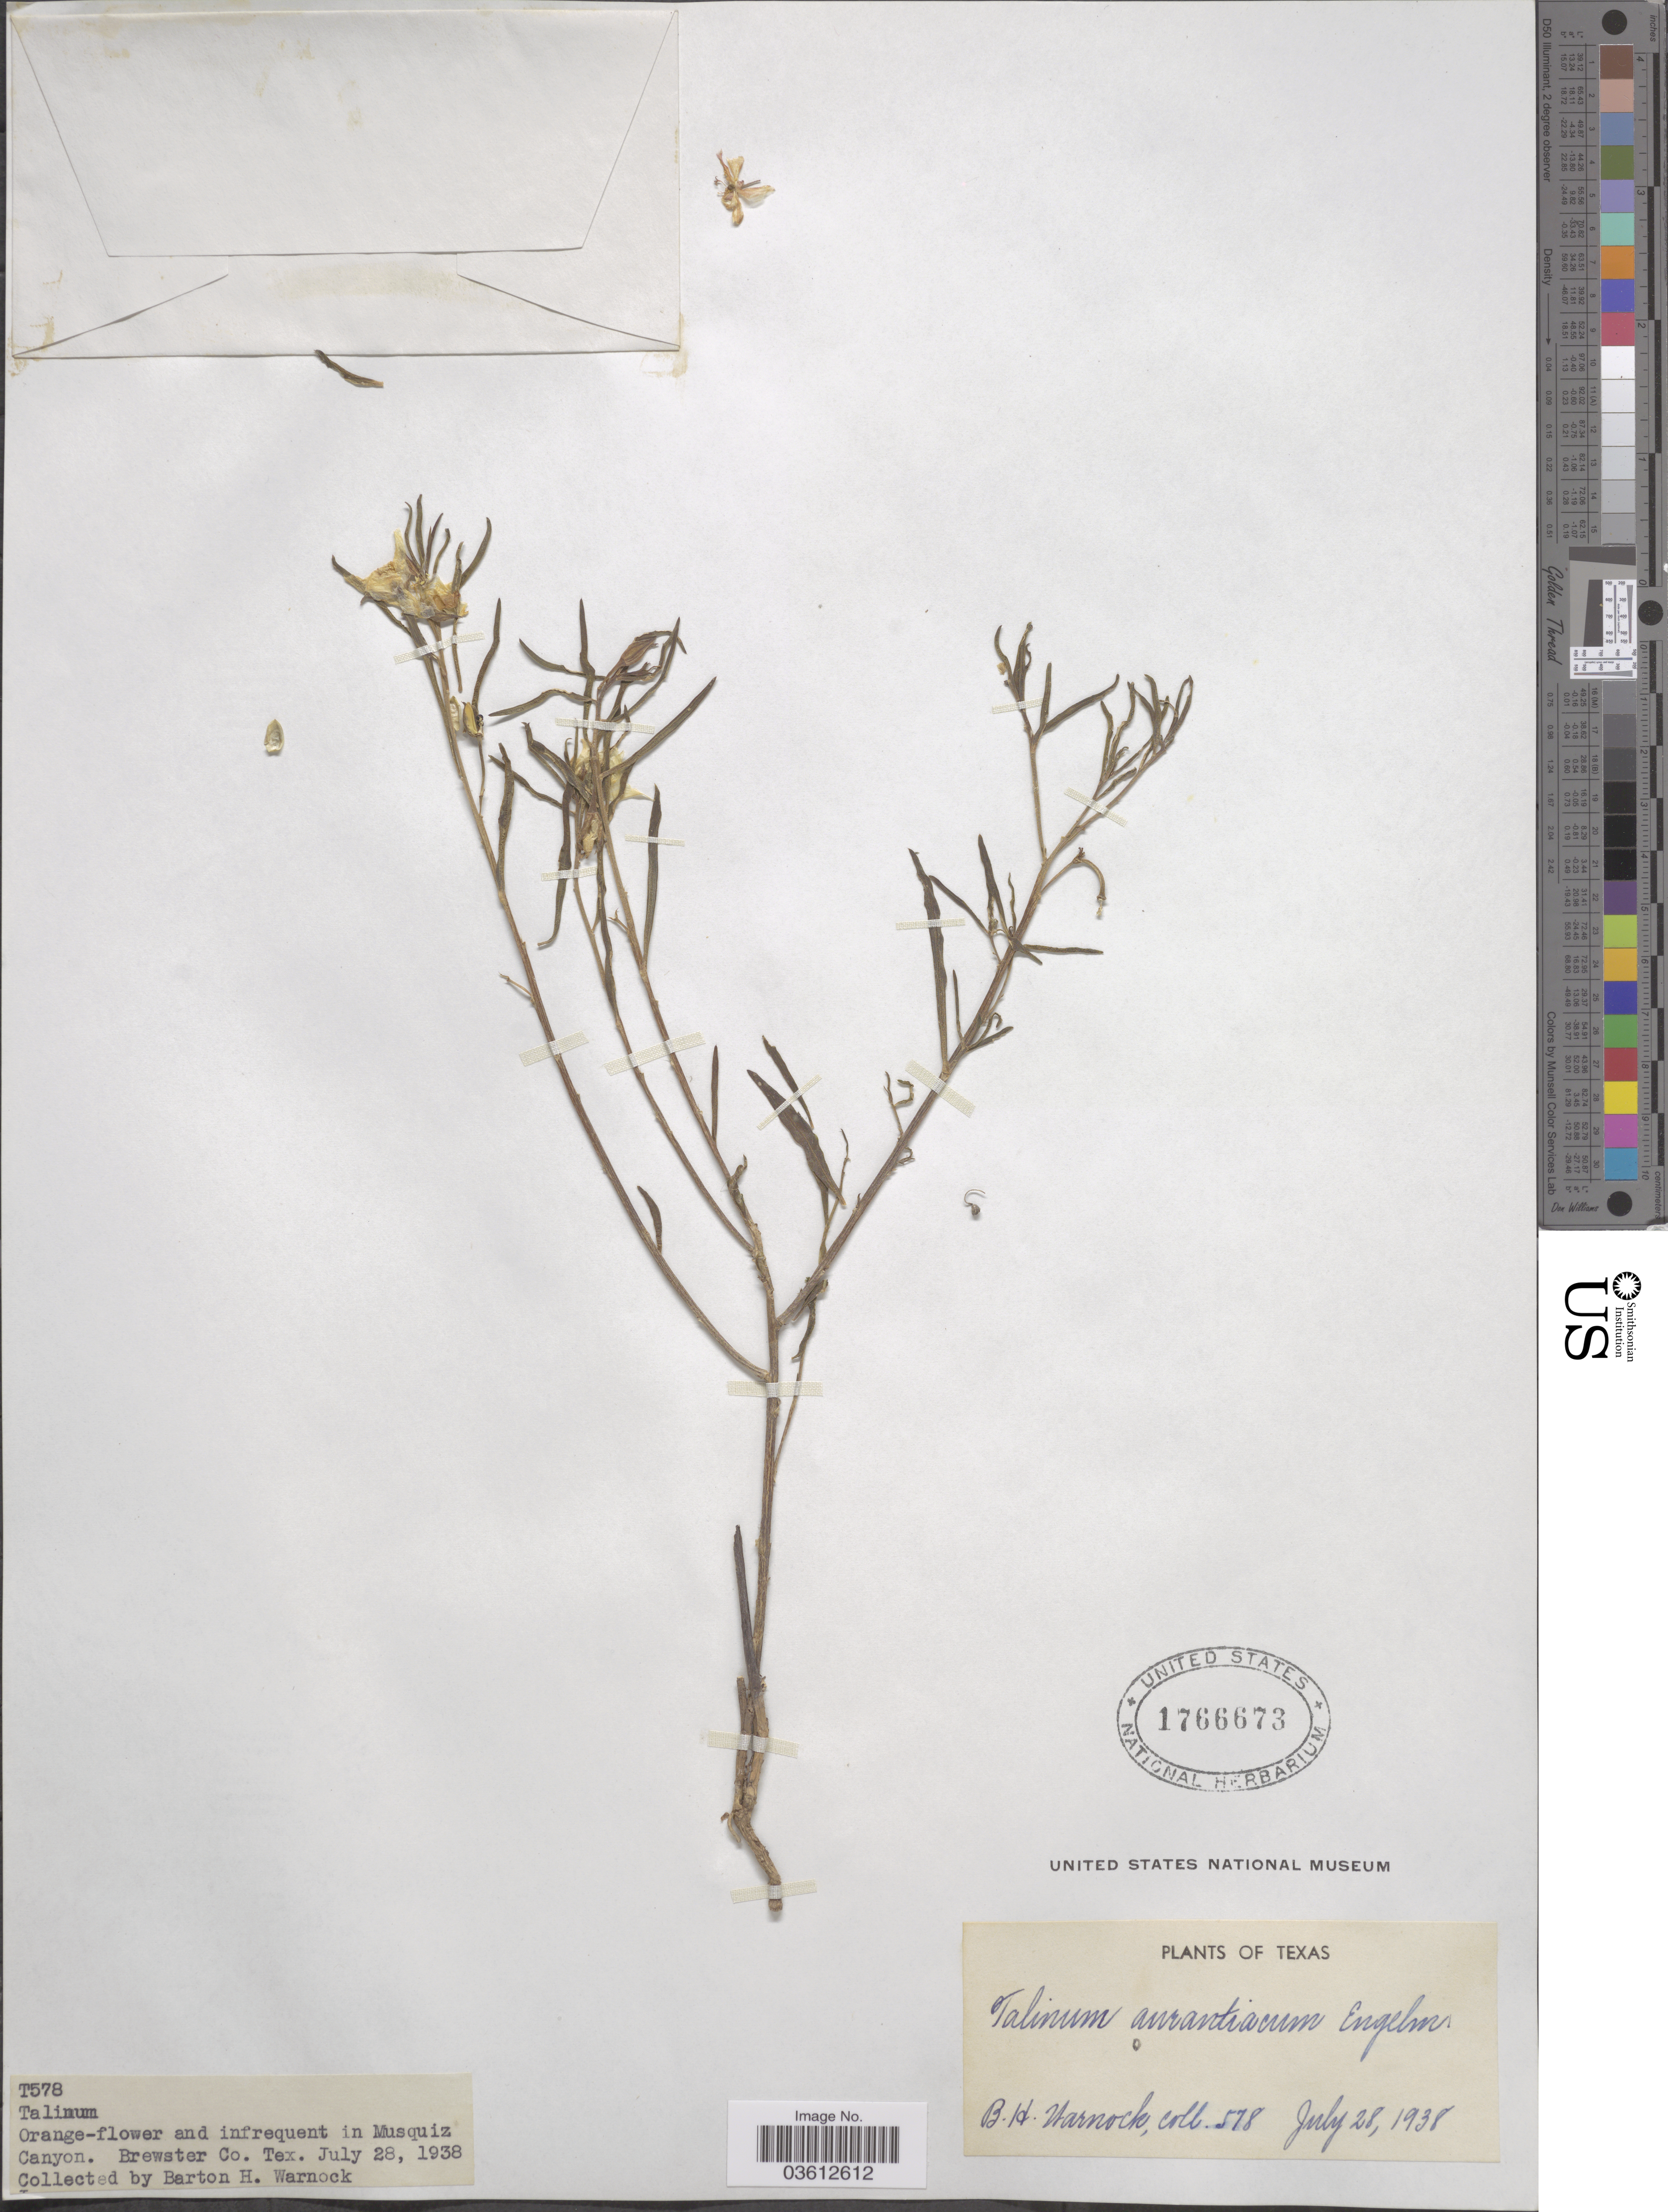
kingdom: Plantae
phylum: Tracheophyta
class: Magnoliopsida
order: Caryophyllales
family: Talinaceae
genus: Talinum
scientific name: Talinum aurantiacum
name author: Engelm. in A. Gray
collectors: B. H. Warnock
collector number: T578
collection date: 1938-07-28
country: United States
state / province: Texas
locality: In Musquiz Canyon, Brewster Co.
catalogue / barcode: US 1766673